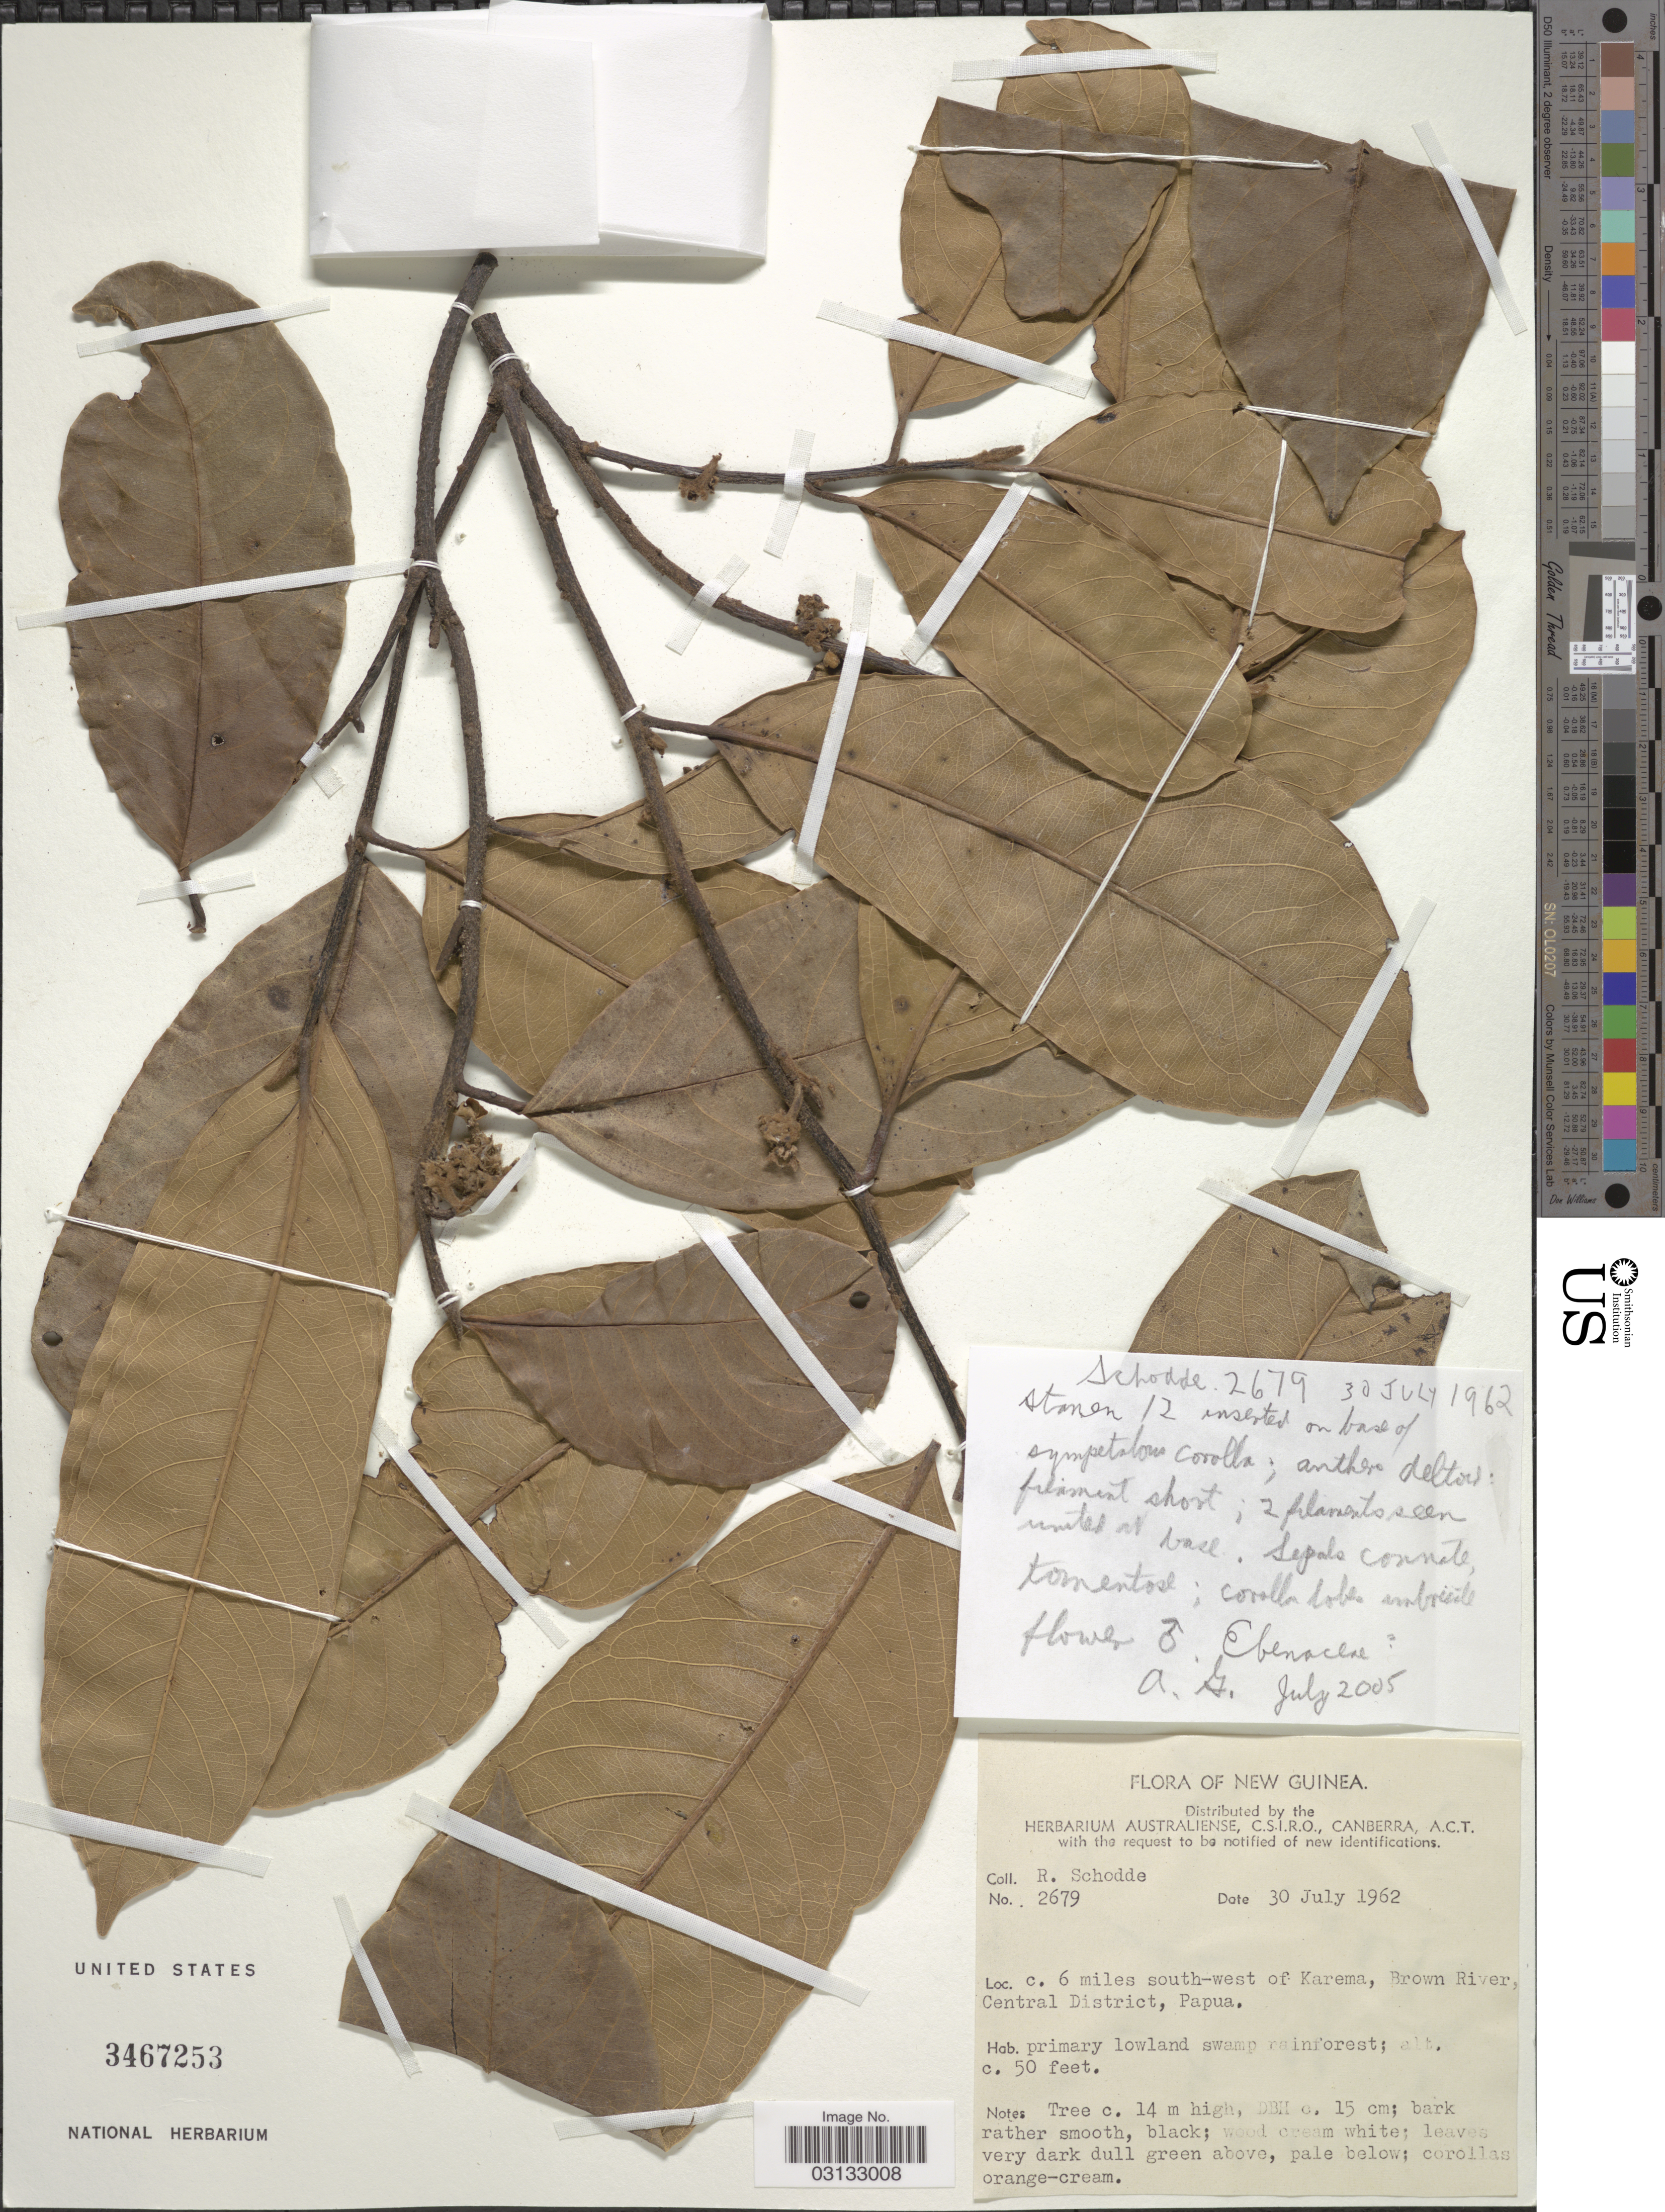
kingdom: Plantae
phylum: Tracheophyta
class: Magnoliopsida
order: Ericales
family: Ebenaceae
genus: Diospyros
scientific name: Diospyros sp.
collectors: R. Schodde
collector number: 2679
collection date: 1962-07-30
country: Papua New Guinea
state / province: Central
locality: New Guinea, c. 6 miles south-west of Karema, Brown River, Central District, Papua.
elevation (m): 15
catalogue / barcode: US 3467253